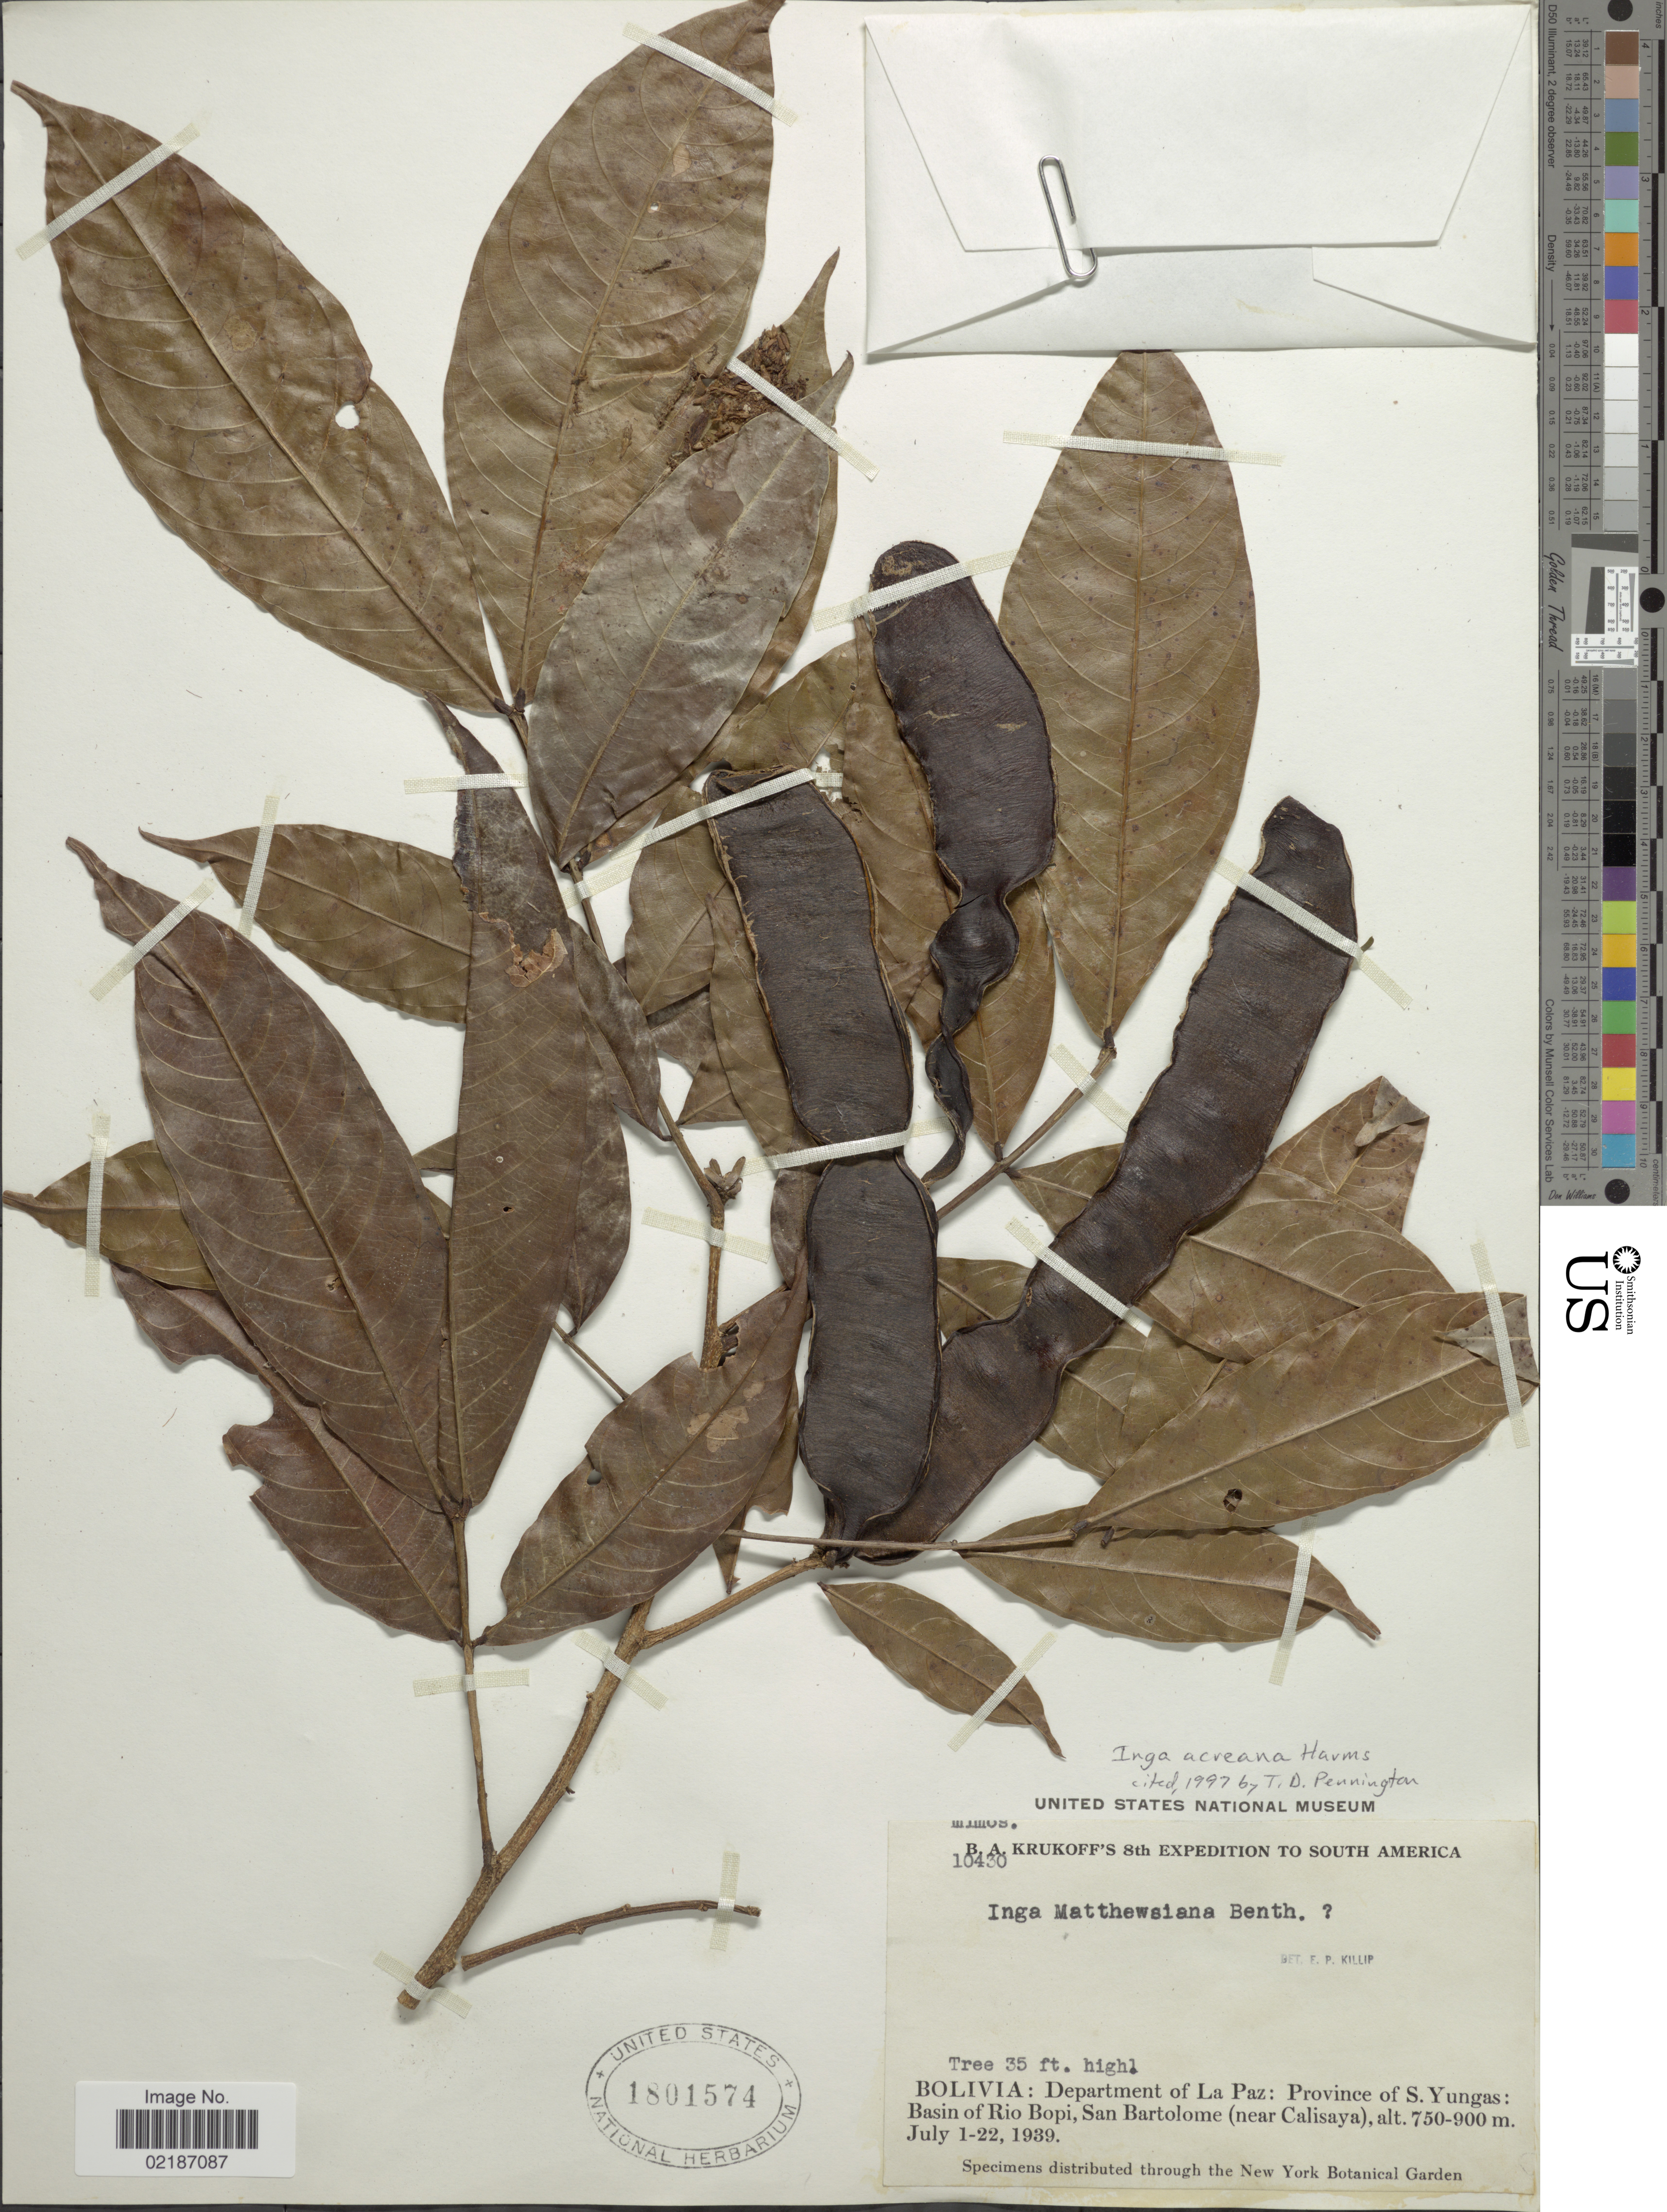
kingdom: Plantae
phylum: Tracheophyta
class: Magnoliopsida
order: Fabales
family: Fabaceae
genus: Inga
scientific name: Inga acreana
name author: Harms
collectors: B. A. Krukoff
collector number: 10430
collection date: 1939-07-01/1939-07-22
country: Bolivia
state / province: La Paz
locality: South America, Province of S. Yungas: Basin of Rio Bopi, San Bartolome (near Calisaya)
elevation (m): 750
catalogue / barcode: US 1801574